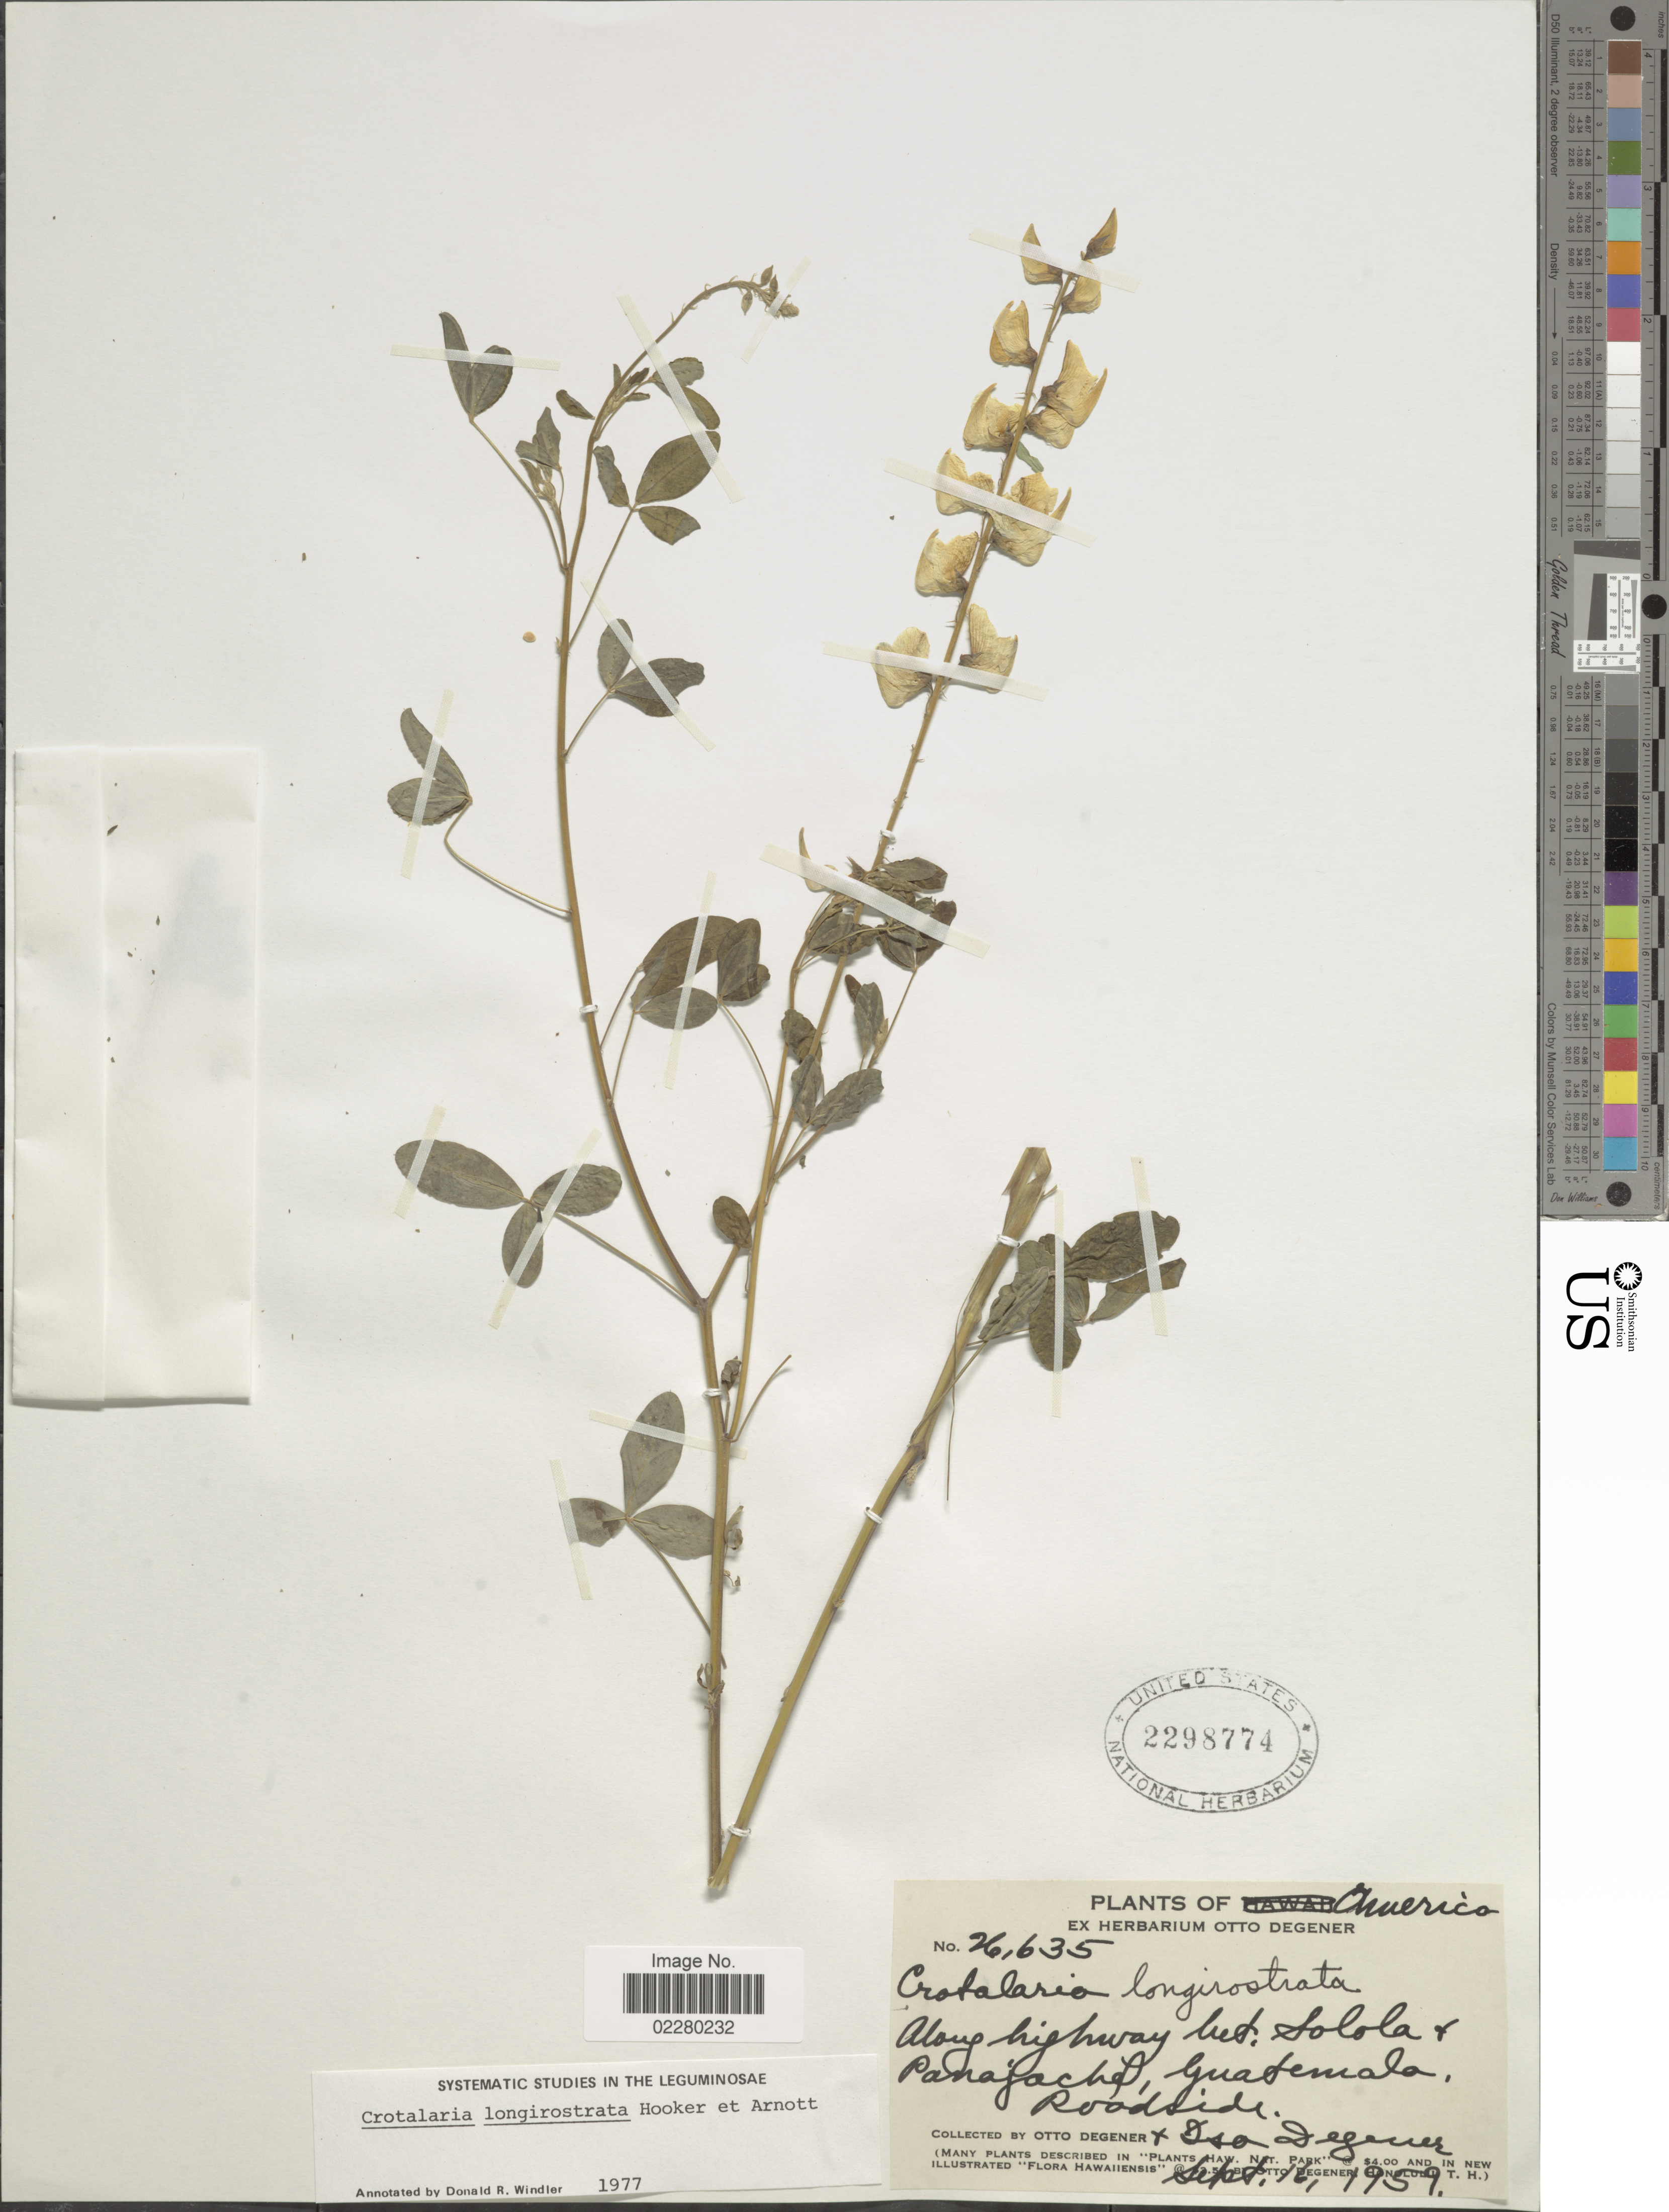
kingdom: Plantae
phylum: Tracheophyta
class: Magnoliopsida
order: Fabales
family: Fabaceae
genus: Crotalaria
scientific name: Crotalaria longirostrata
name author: Hook. & Arn.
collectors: O. Degener & I. Degener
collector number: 26635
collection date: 1959-09-16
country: Guatemala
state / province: Sololá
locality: Along highway bet. Solola & Panajachel, Guatemala. Roadside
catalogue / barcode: US 2298774